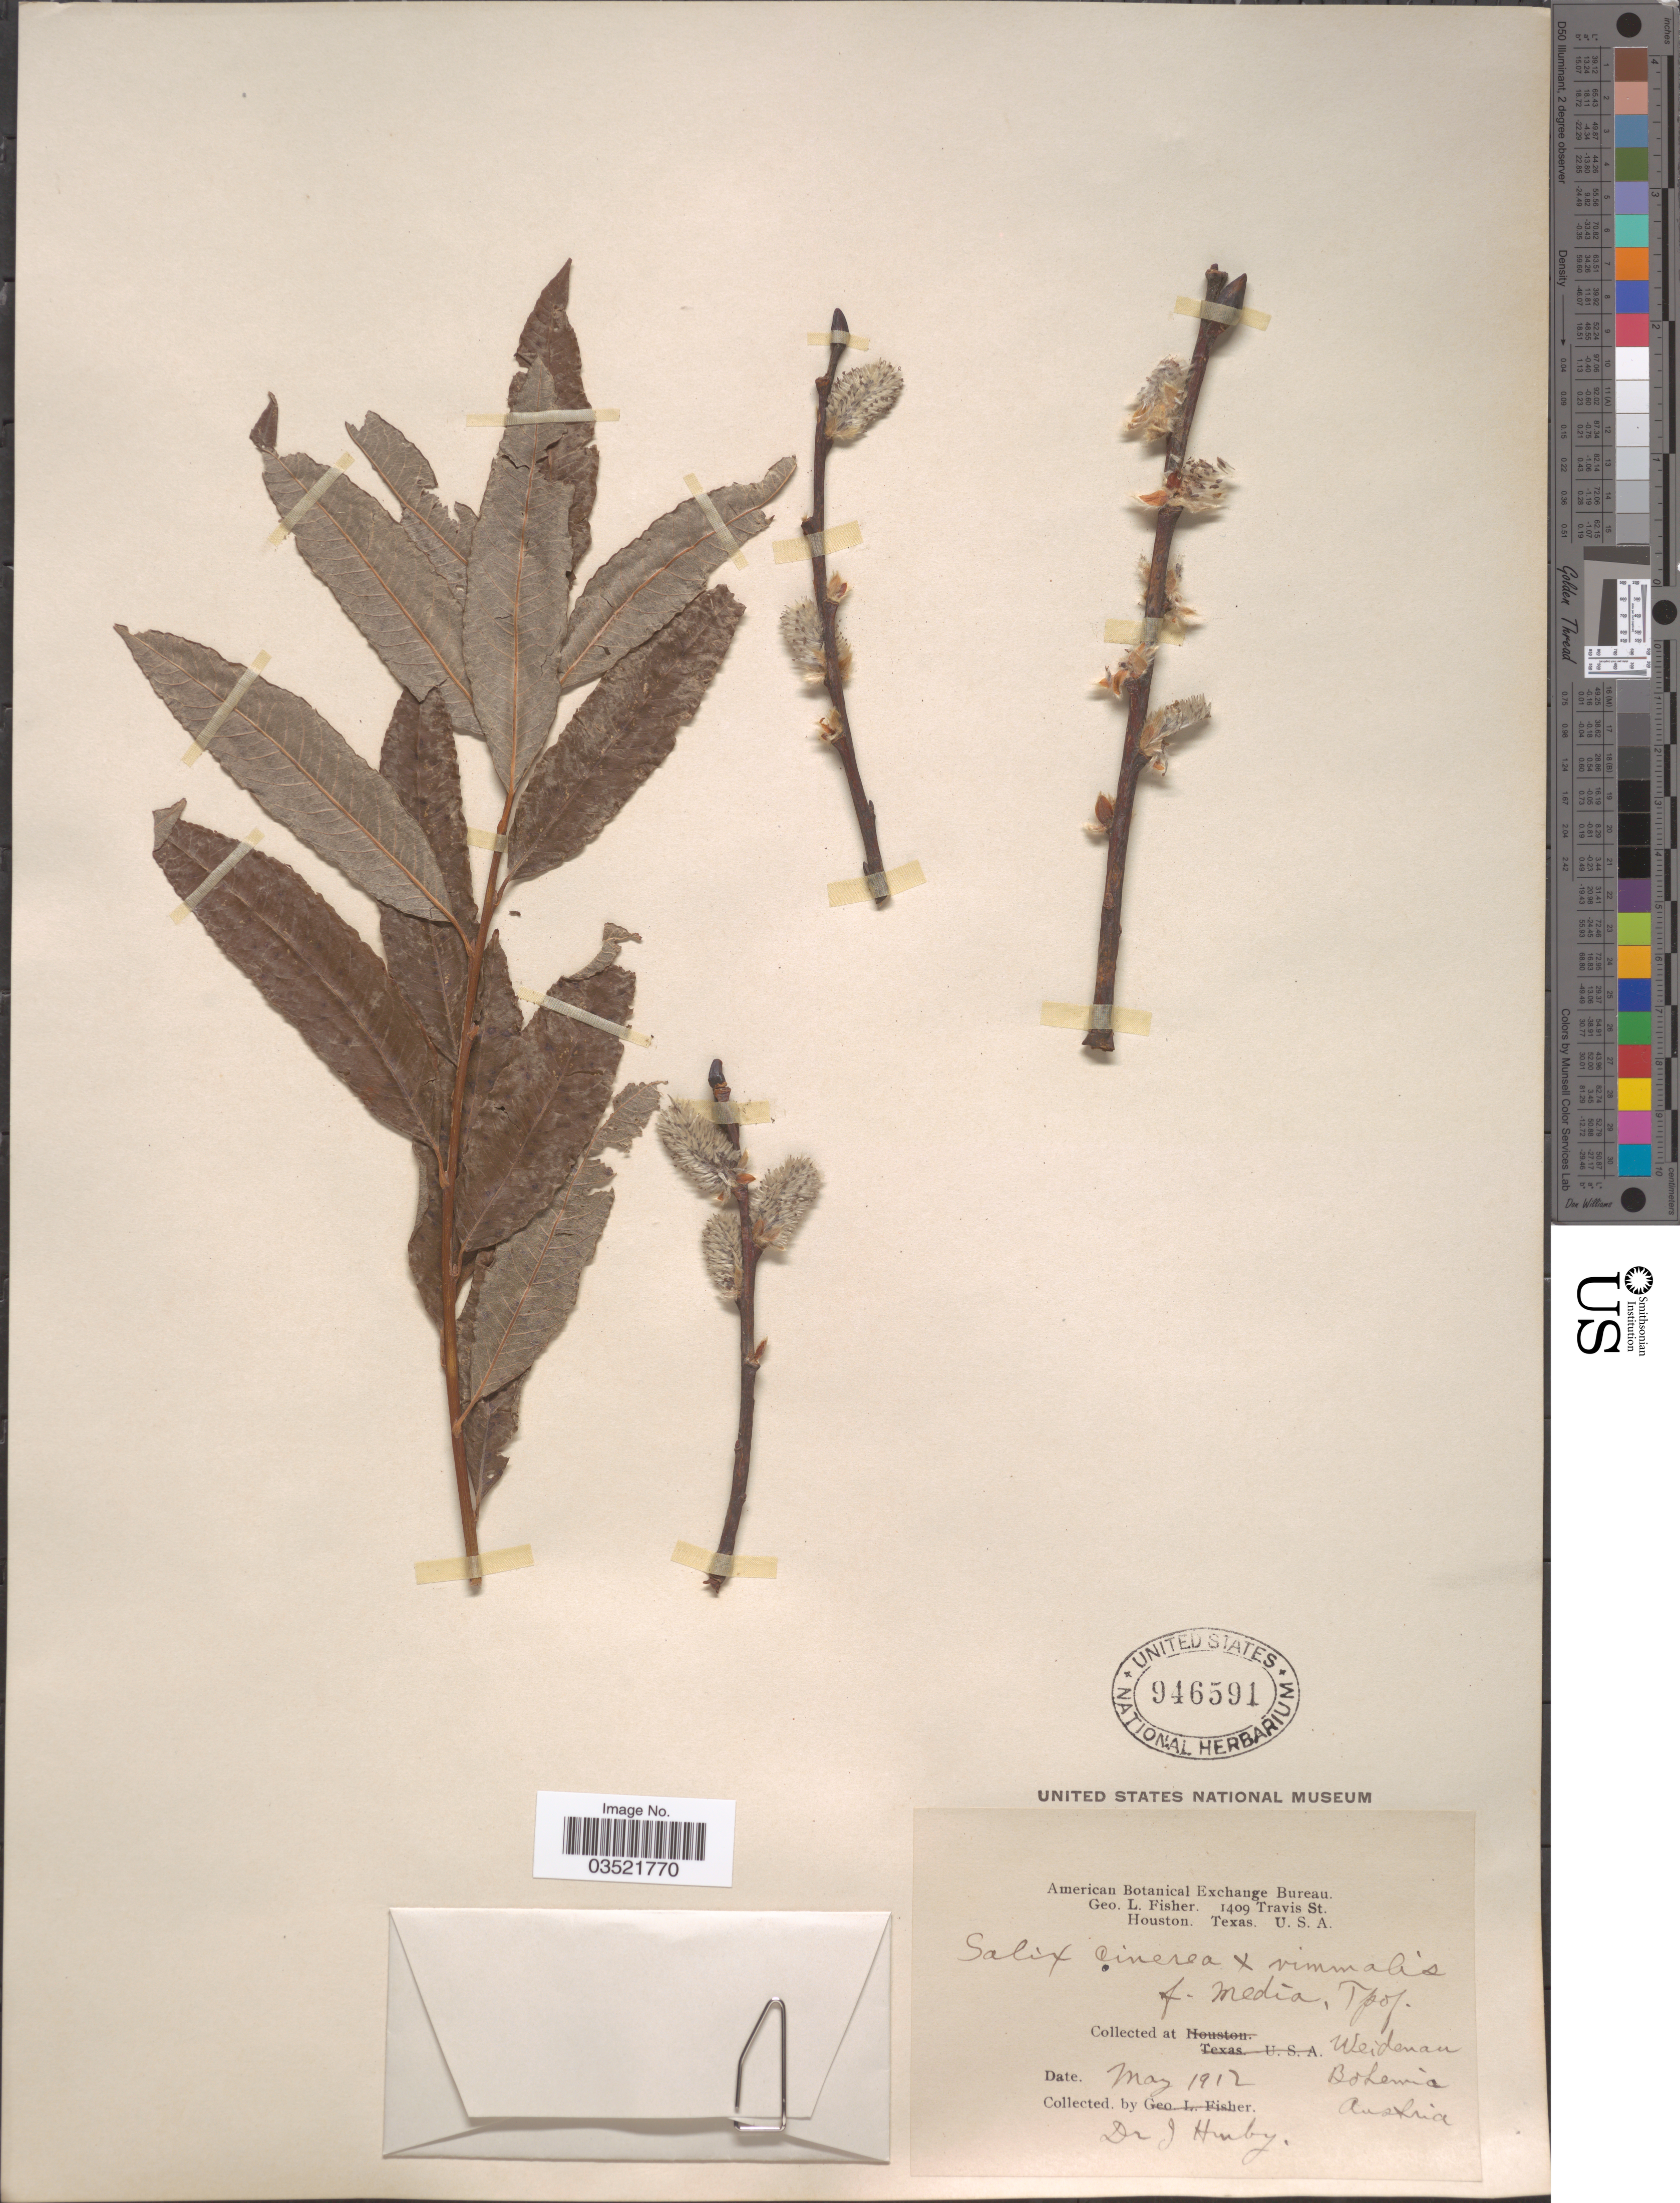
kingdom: Plantae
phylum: Tracheophyta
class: Magnoliopsida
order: Malpighiales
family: Salicaceae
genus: Salix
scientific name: Salix cinerea x S. viminalis f. medians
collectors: J. Hunby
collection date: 1912-05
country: Austria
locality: Weidenau, Bohemia.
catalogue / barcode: US 946591